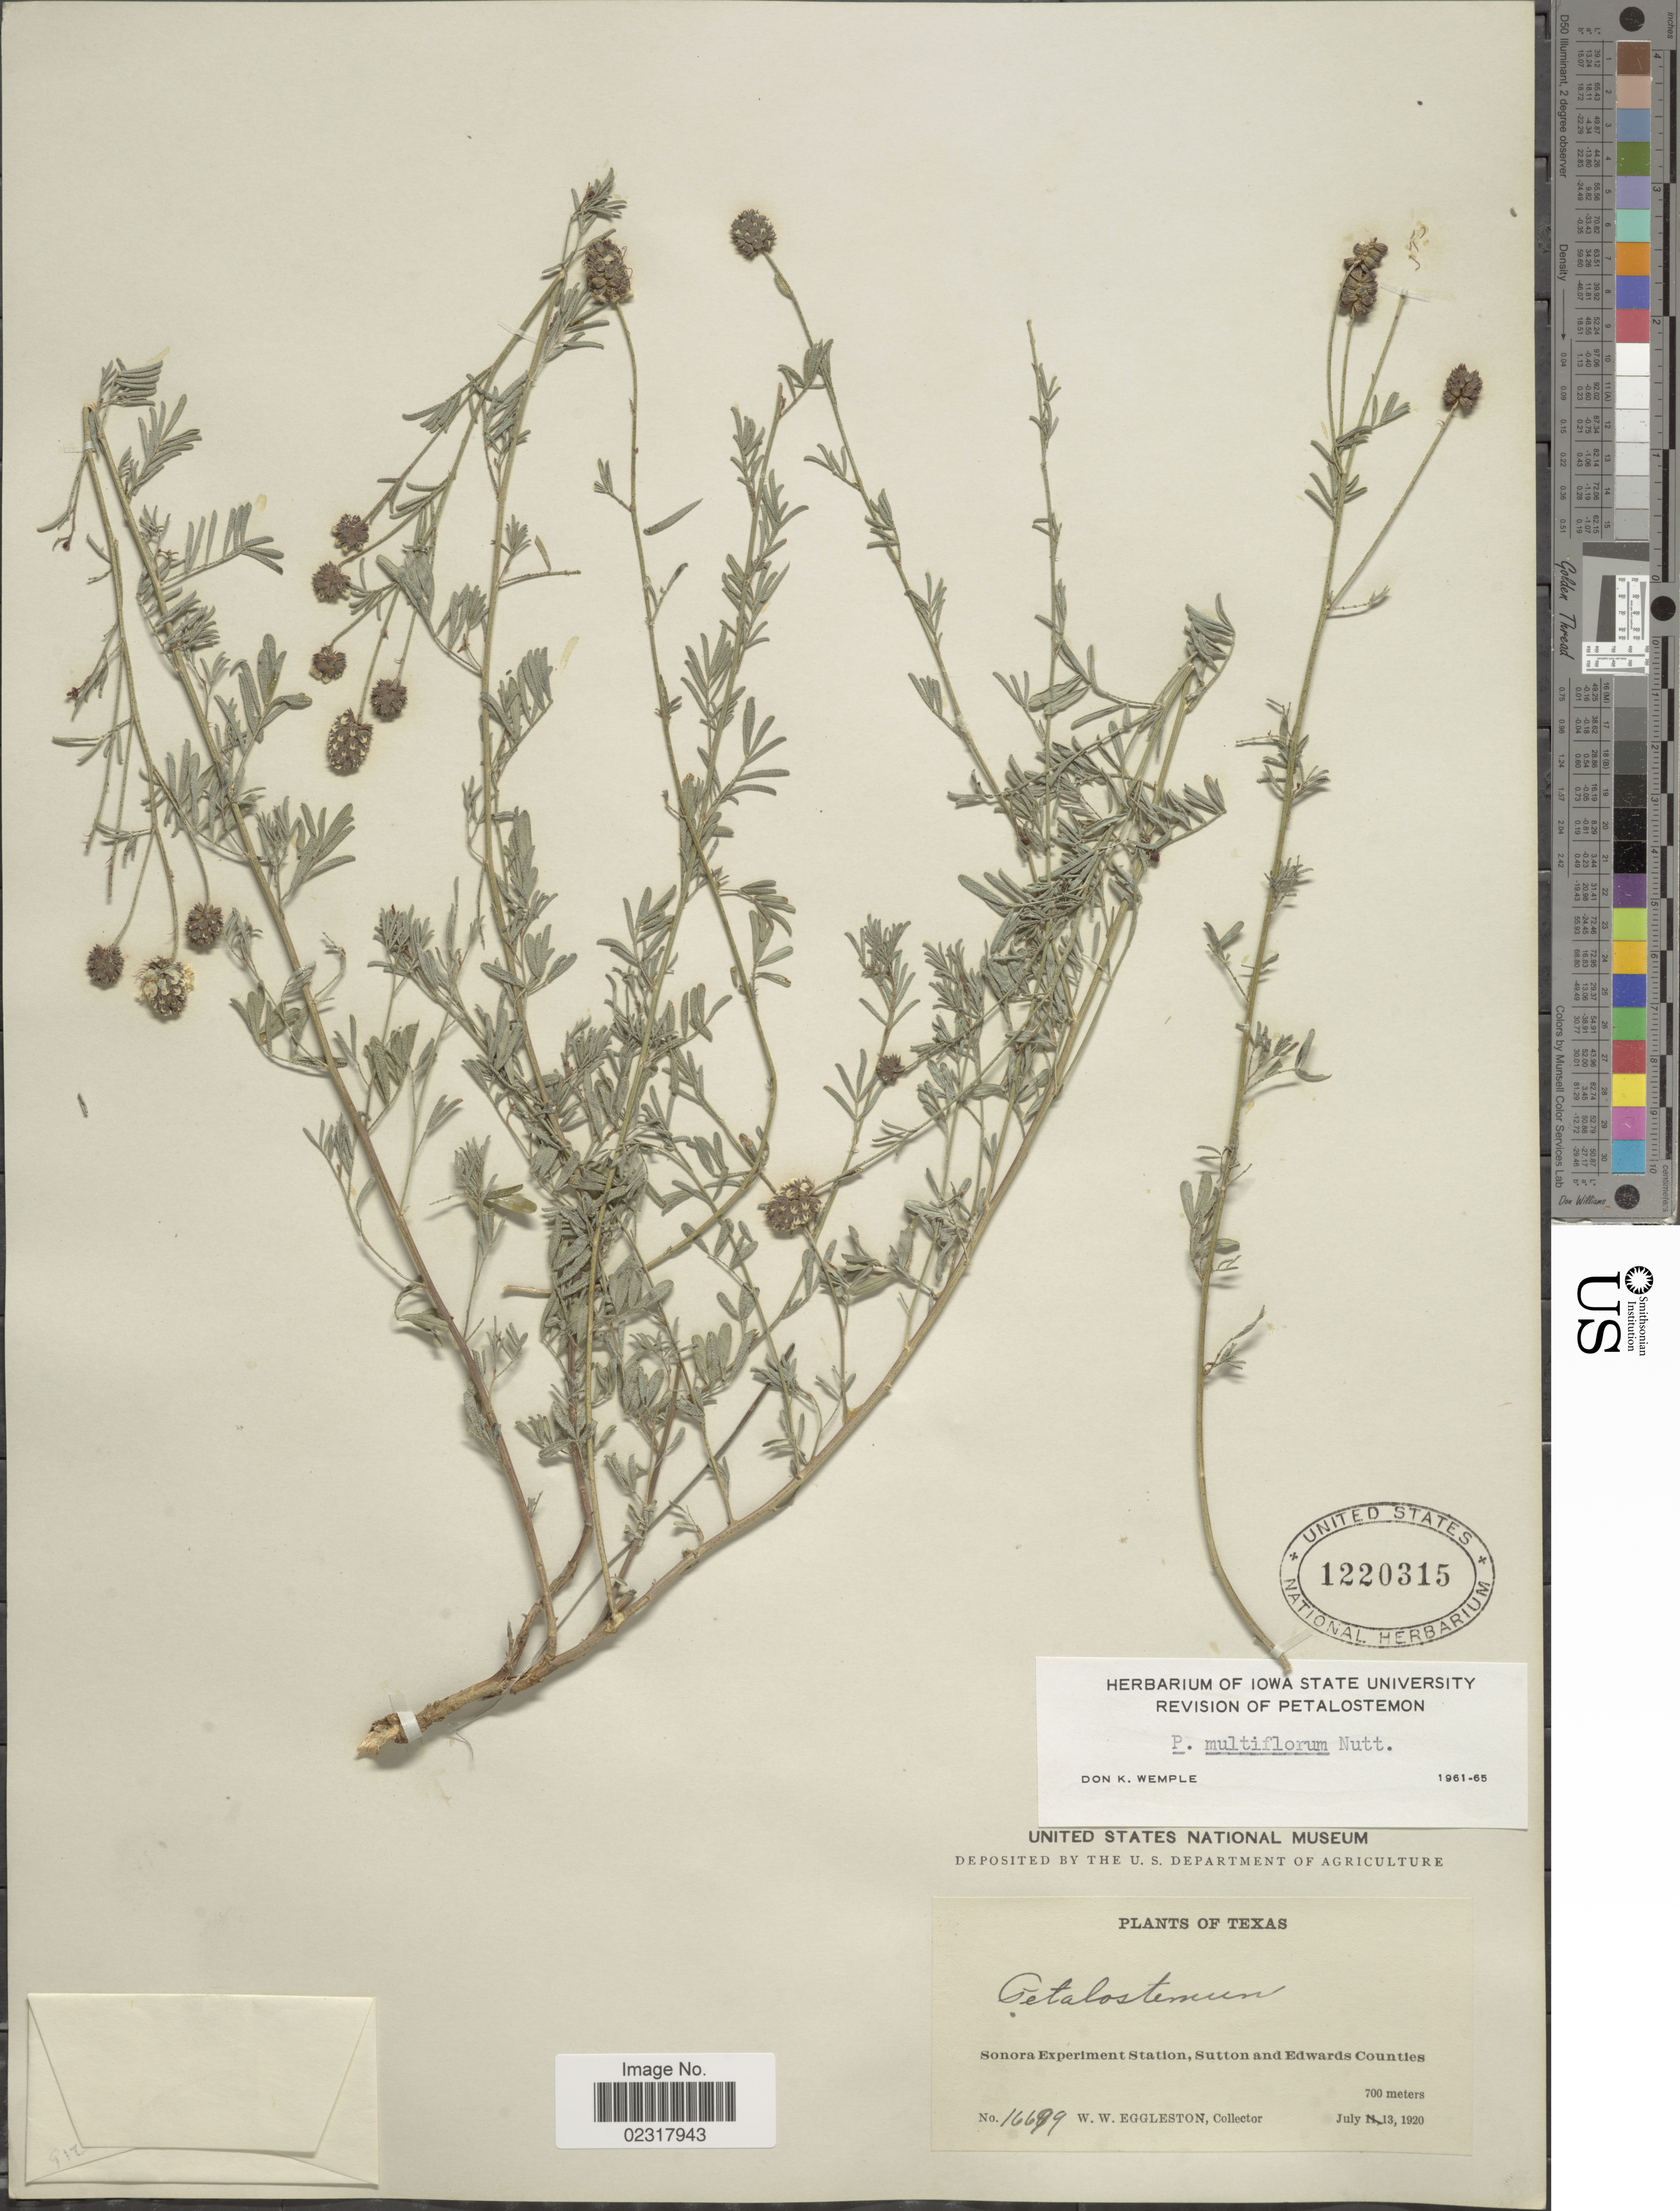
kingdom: Plantae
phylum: Tracheophyta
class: Magnoliopsida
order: Fabales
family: Fabaceae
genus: Dalea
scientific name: Dalea multiflora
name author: (Nutt.) Shinners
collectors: W. W. Eggleston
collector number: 16699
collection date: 1920-07-13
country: United States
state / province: Texas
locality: Sonora Experiment Station, Sutton and Edwards Counties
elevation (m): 700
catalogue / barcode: US 1220315